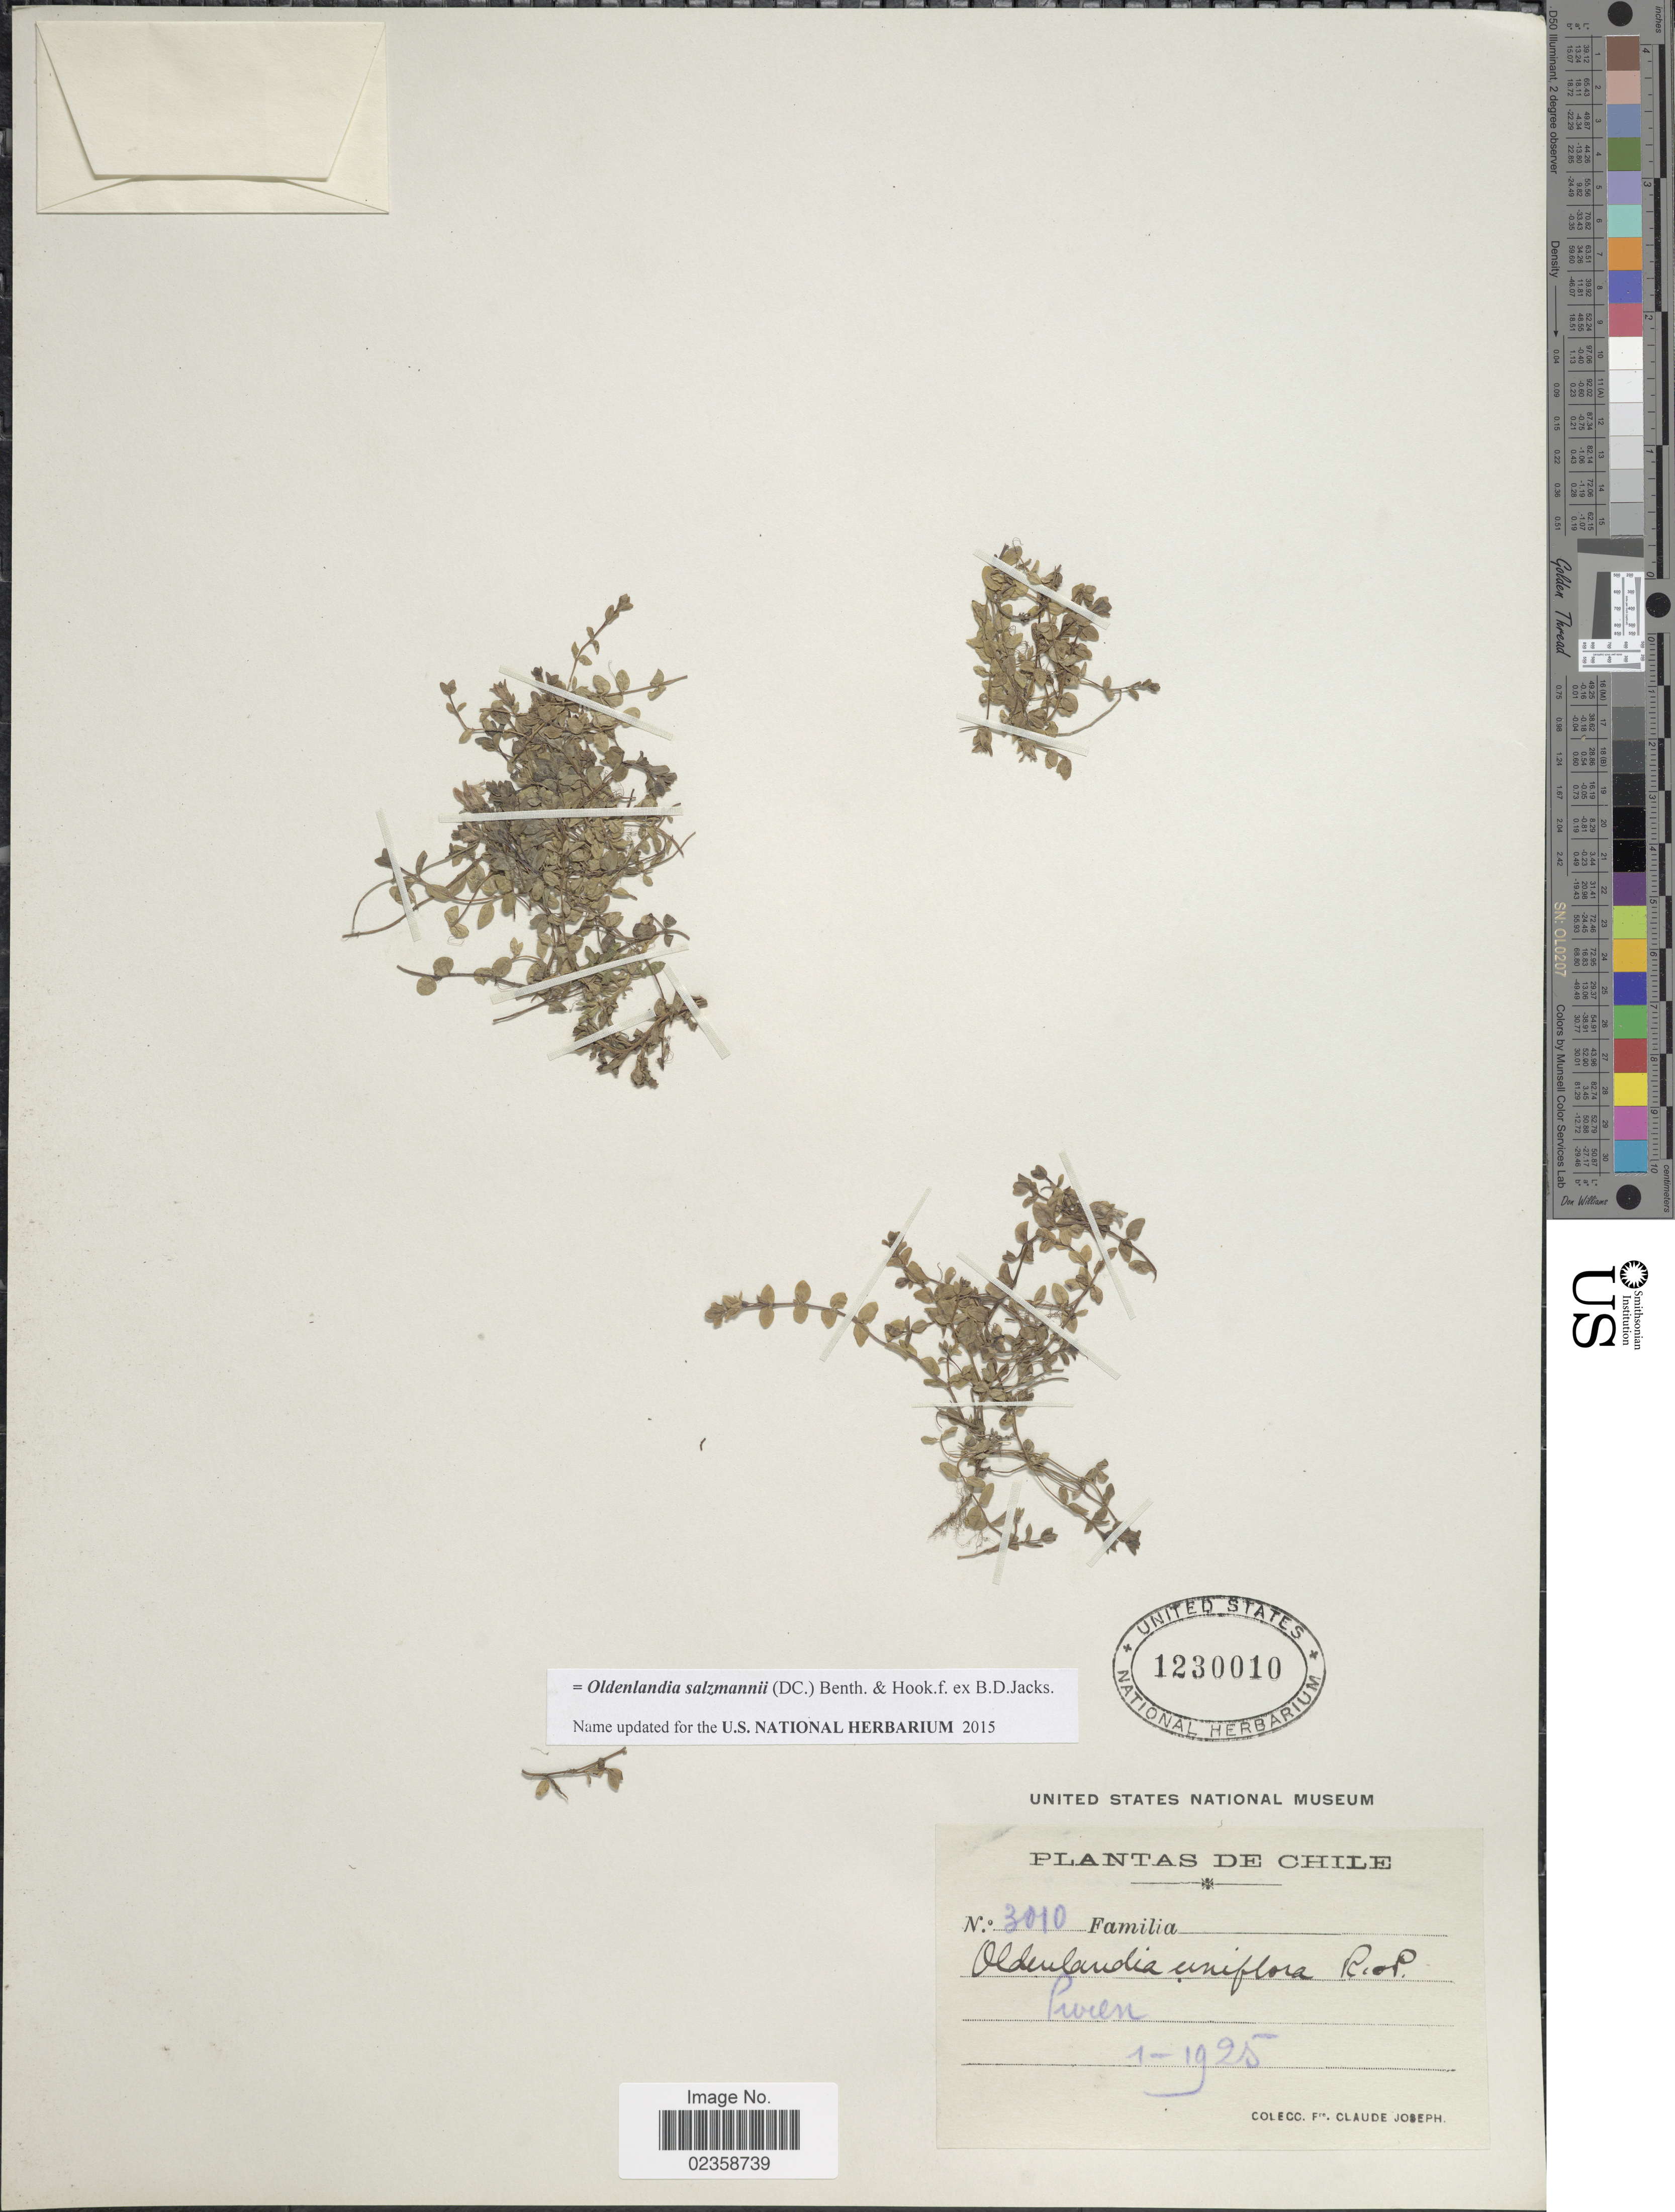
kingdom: Plantae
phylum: Tracheophyta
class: Magnoliopsida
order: Gentianales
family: Rubiaceae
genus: Oldenlandia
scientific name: Oldenlandia salzmannii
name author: (DC.) Benth. & Hook. f. ex B.D. Jacks.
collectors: Bro. Claude-Joseph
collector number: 3010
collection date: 1925-01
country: Chile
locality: Pivien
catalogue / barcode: US 1230010